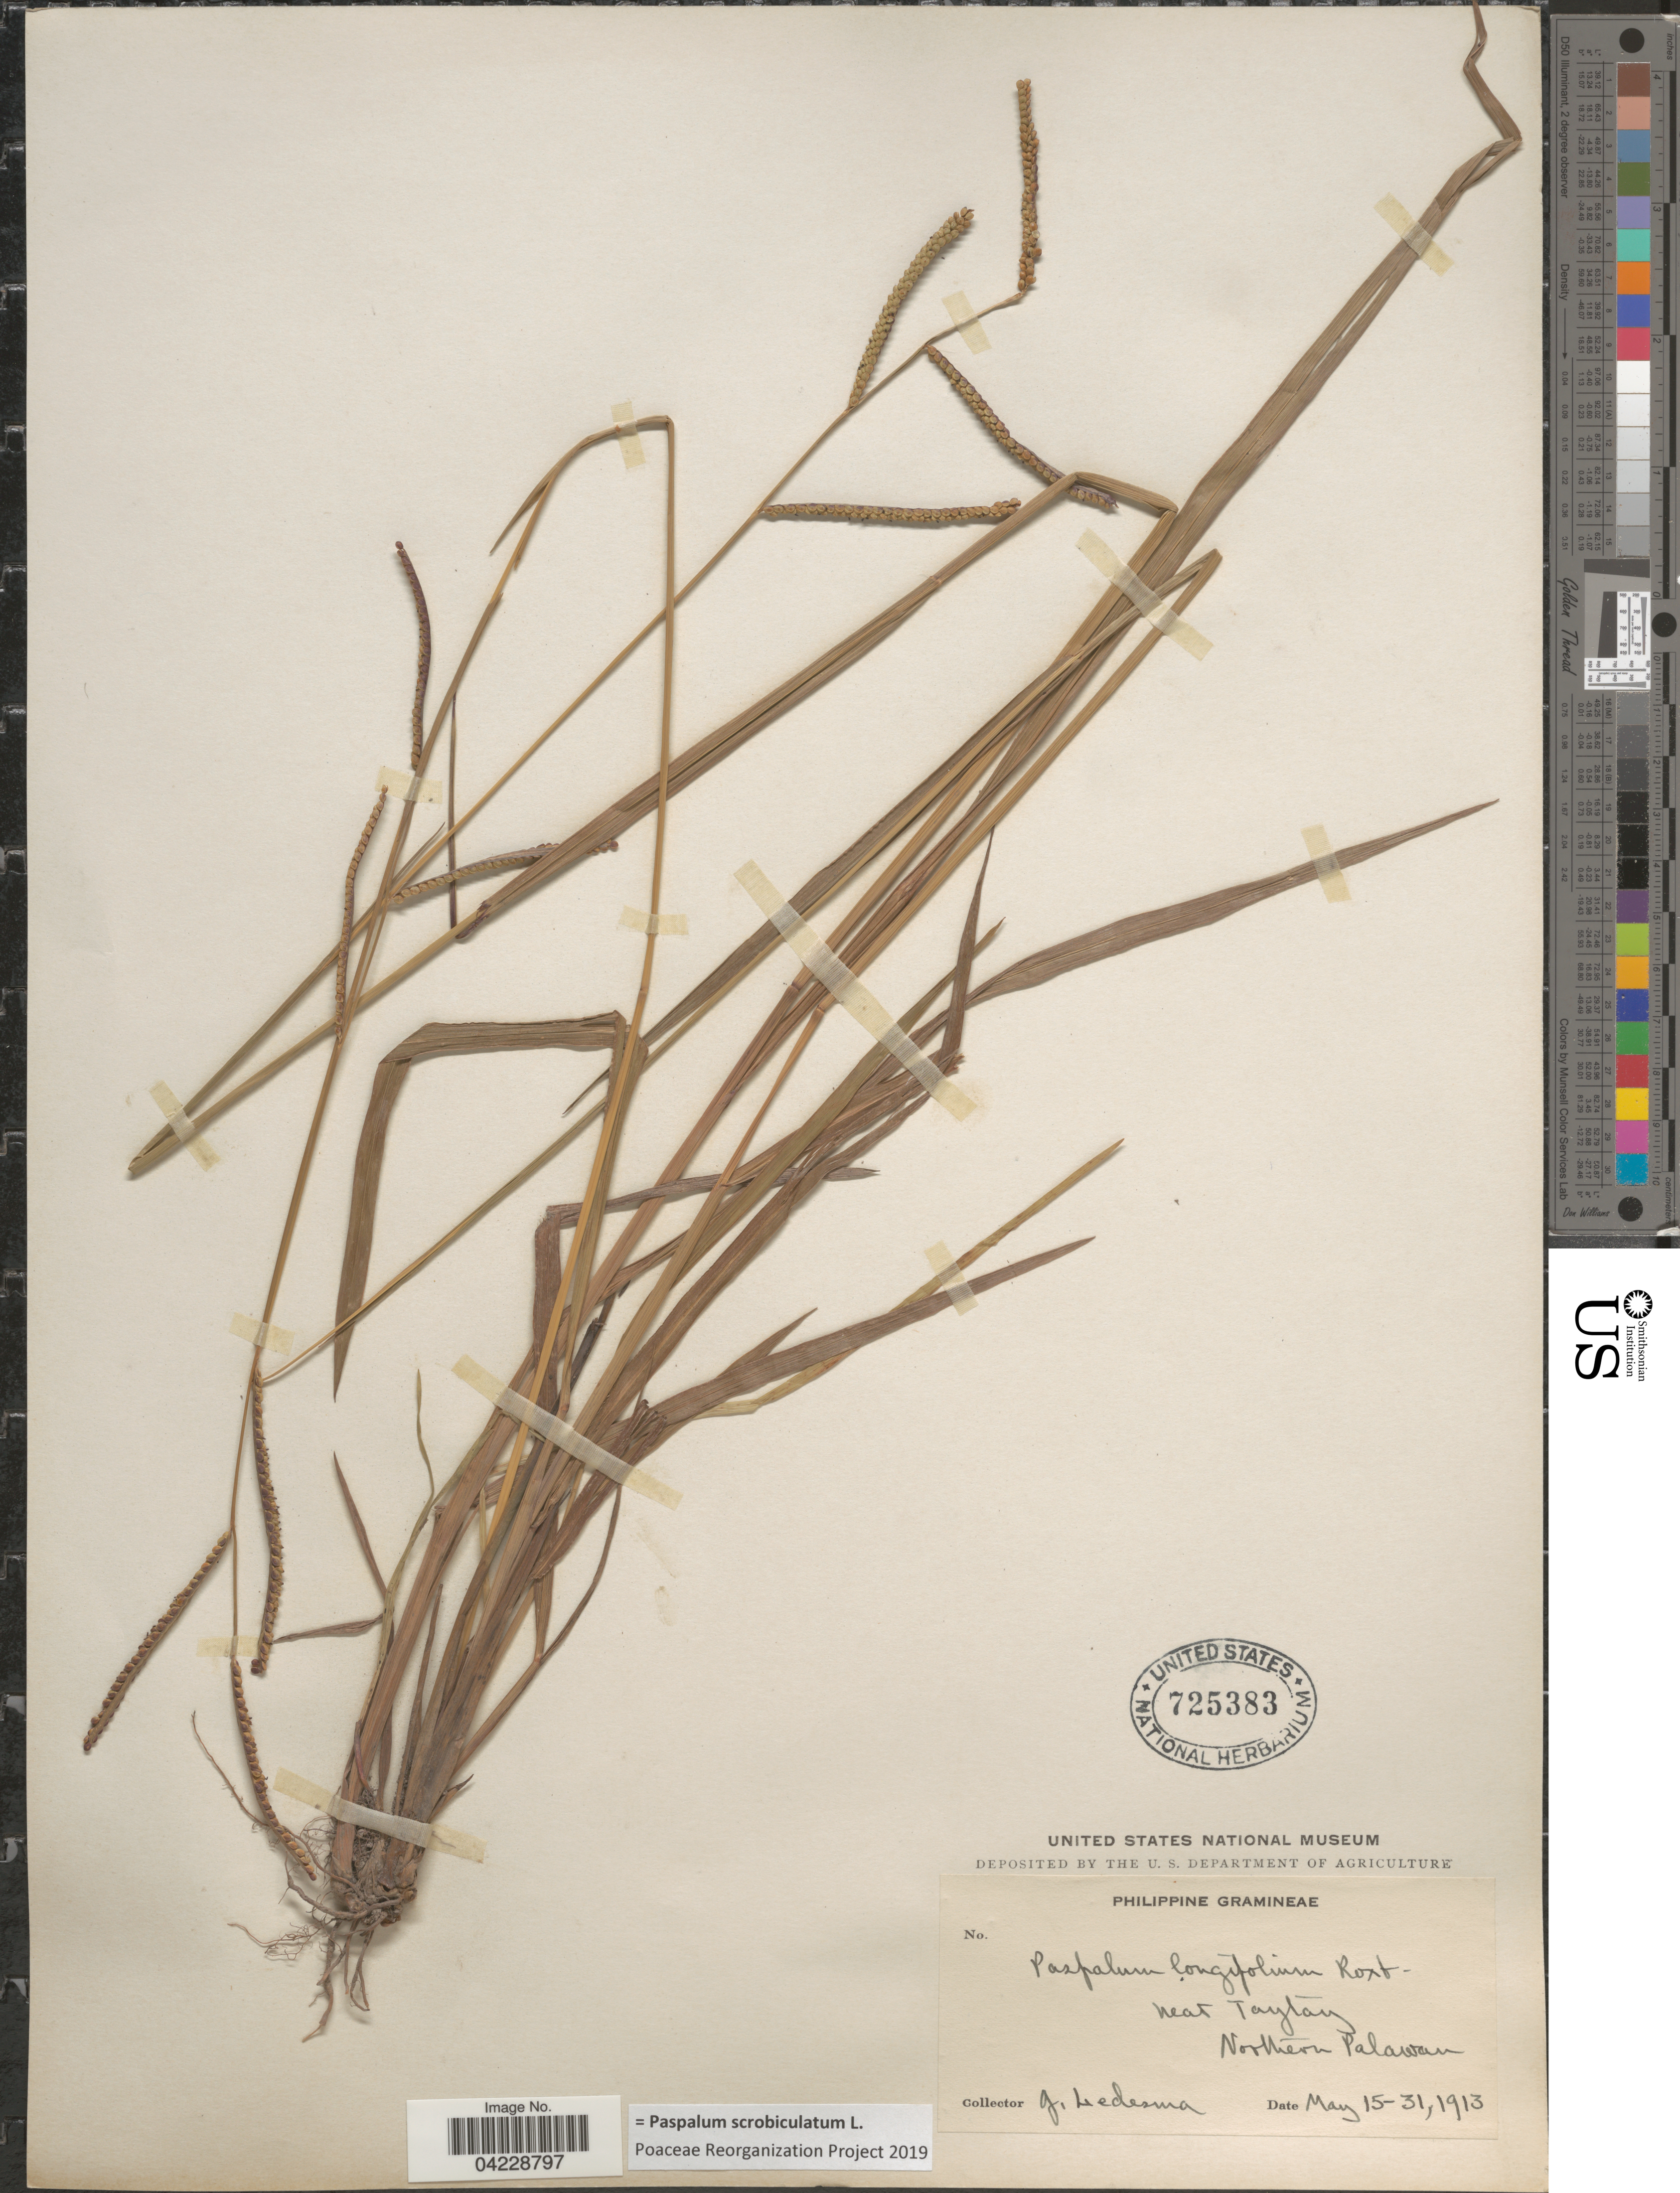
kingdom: Plantae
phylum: Tracheophyta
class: Liliopsida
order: Poales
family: Poaceae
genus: Paspalum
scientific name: Paspalum scrobiculatum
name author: L.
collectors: G. Ledesma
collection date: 1913-05-15/1913-05-31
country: Philippines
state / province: Mimaropa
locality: Near Taytay. Northern Palawan.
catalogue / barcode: US 725383